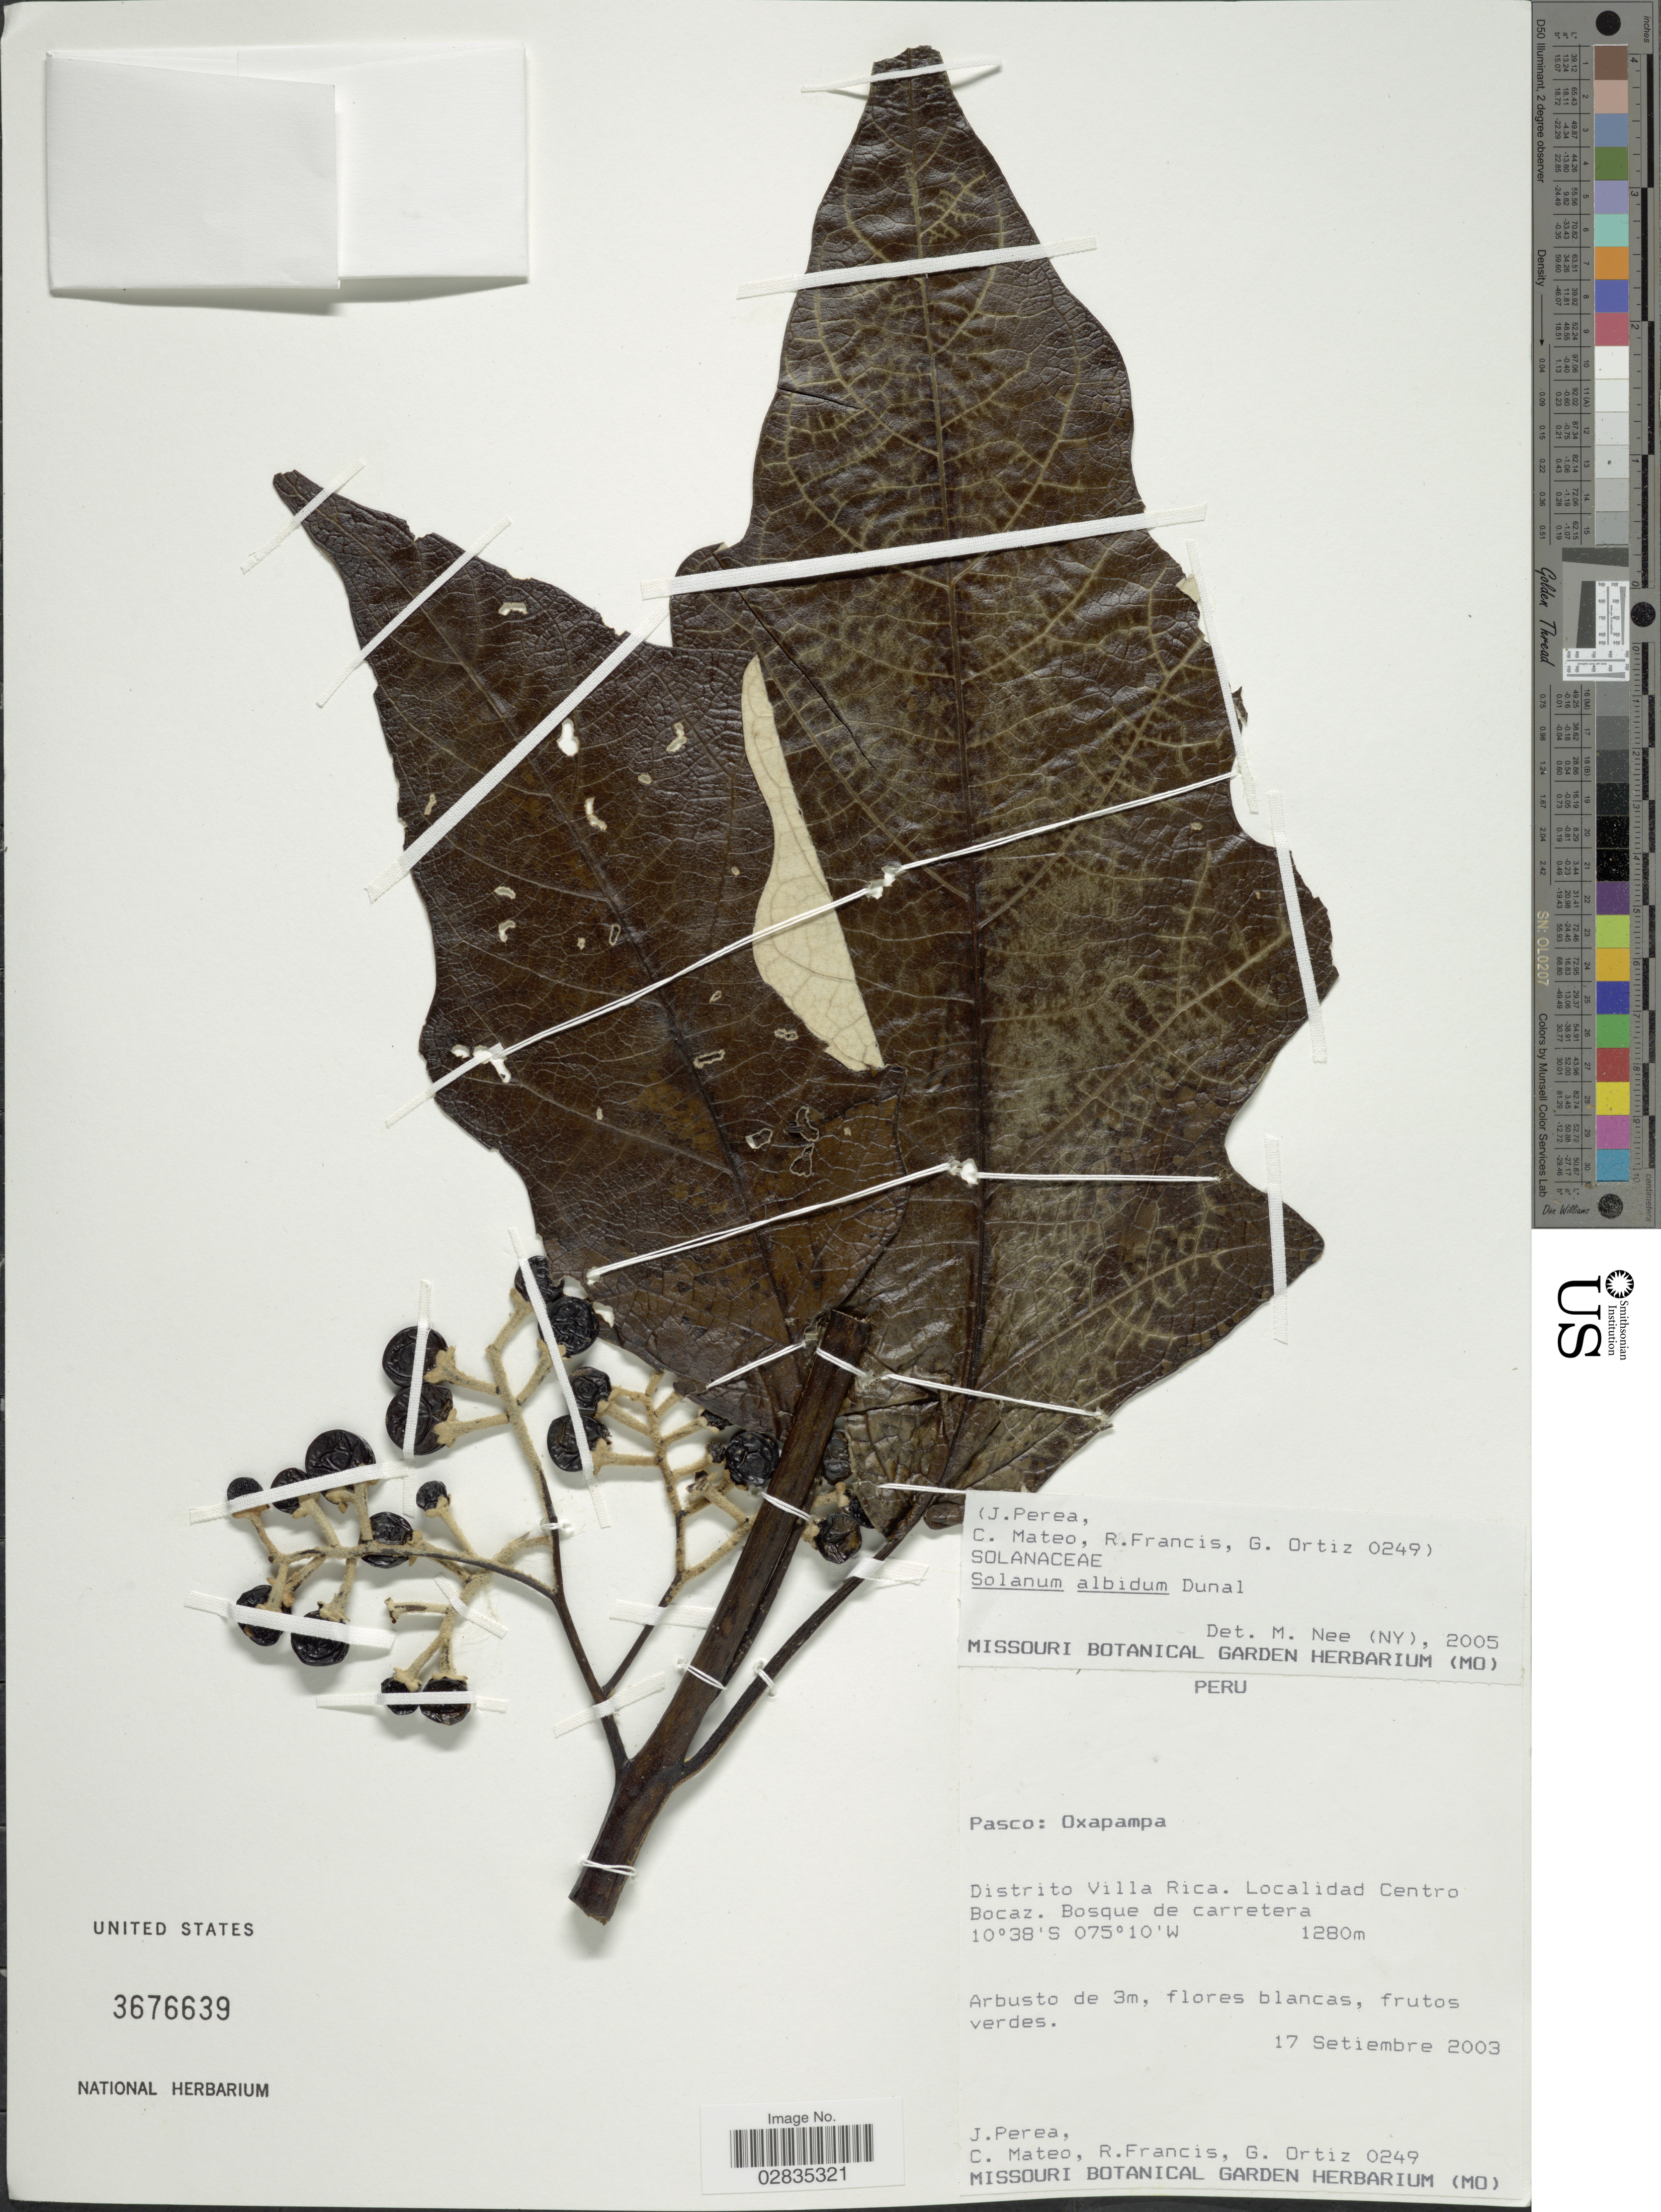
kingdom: Plantae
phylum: Tracheophyta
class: Magnoliopsida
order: Solanales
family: Solanaceae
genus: Solanum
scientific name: Solanum albidum var. albidum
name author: Dunal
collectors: J. Perea, C. Mateo, R. Francis & G. Ortiz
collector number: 0249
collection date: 2003-09-17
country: Peru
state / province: Pasco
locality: Oxapampa. Distrito Villa Rica. Localidad Centro Bocaz. Bosque de carretera.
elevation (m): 1280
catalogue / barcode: US 3676639